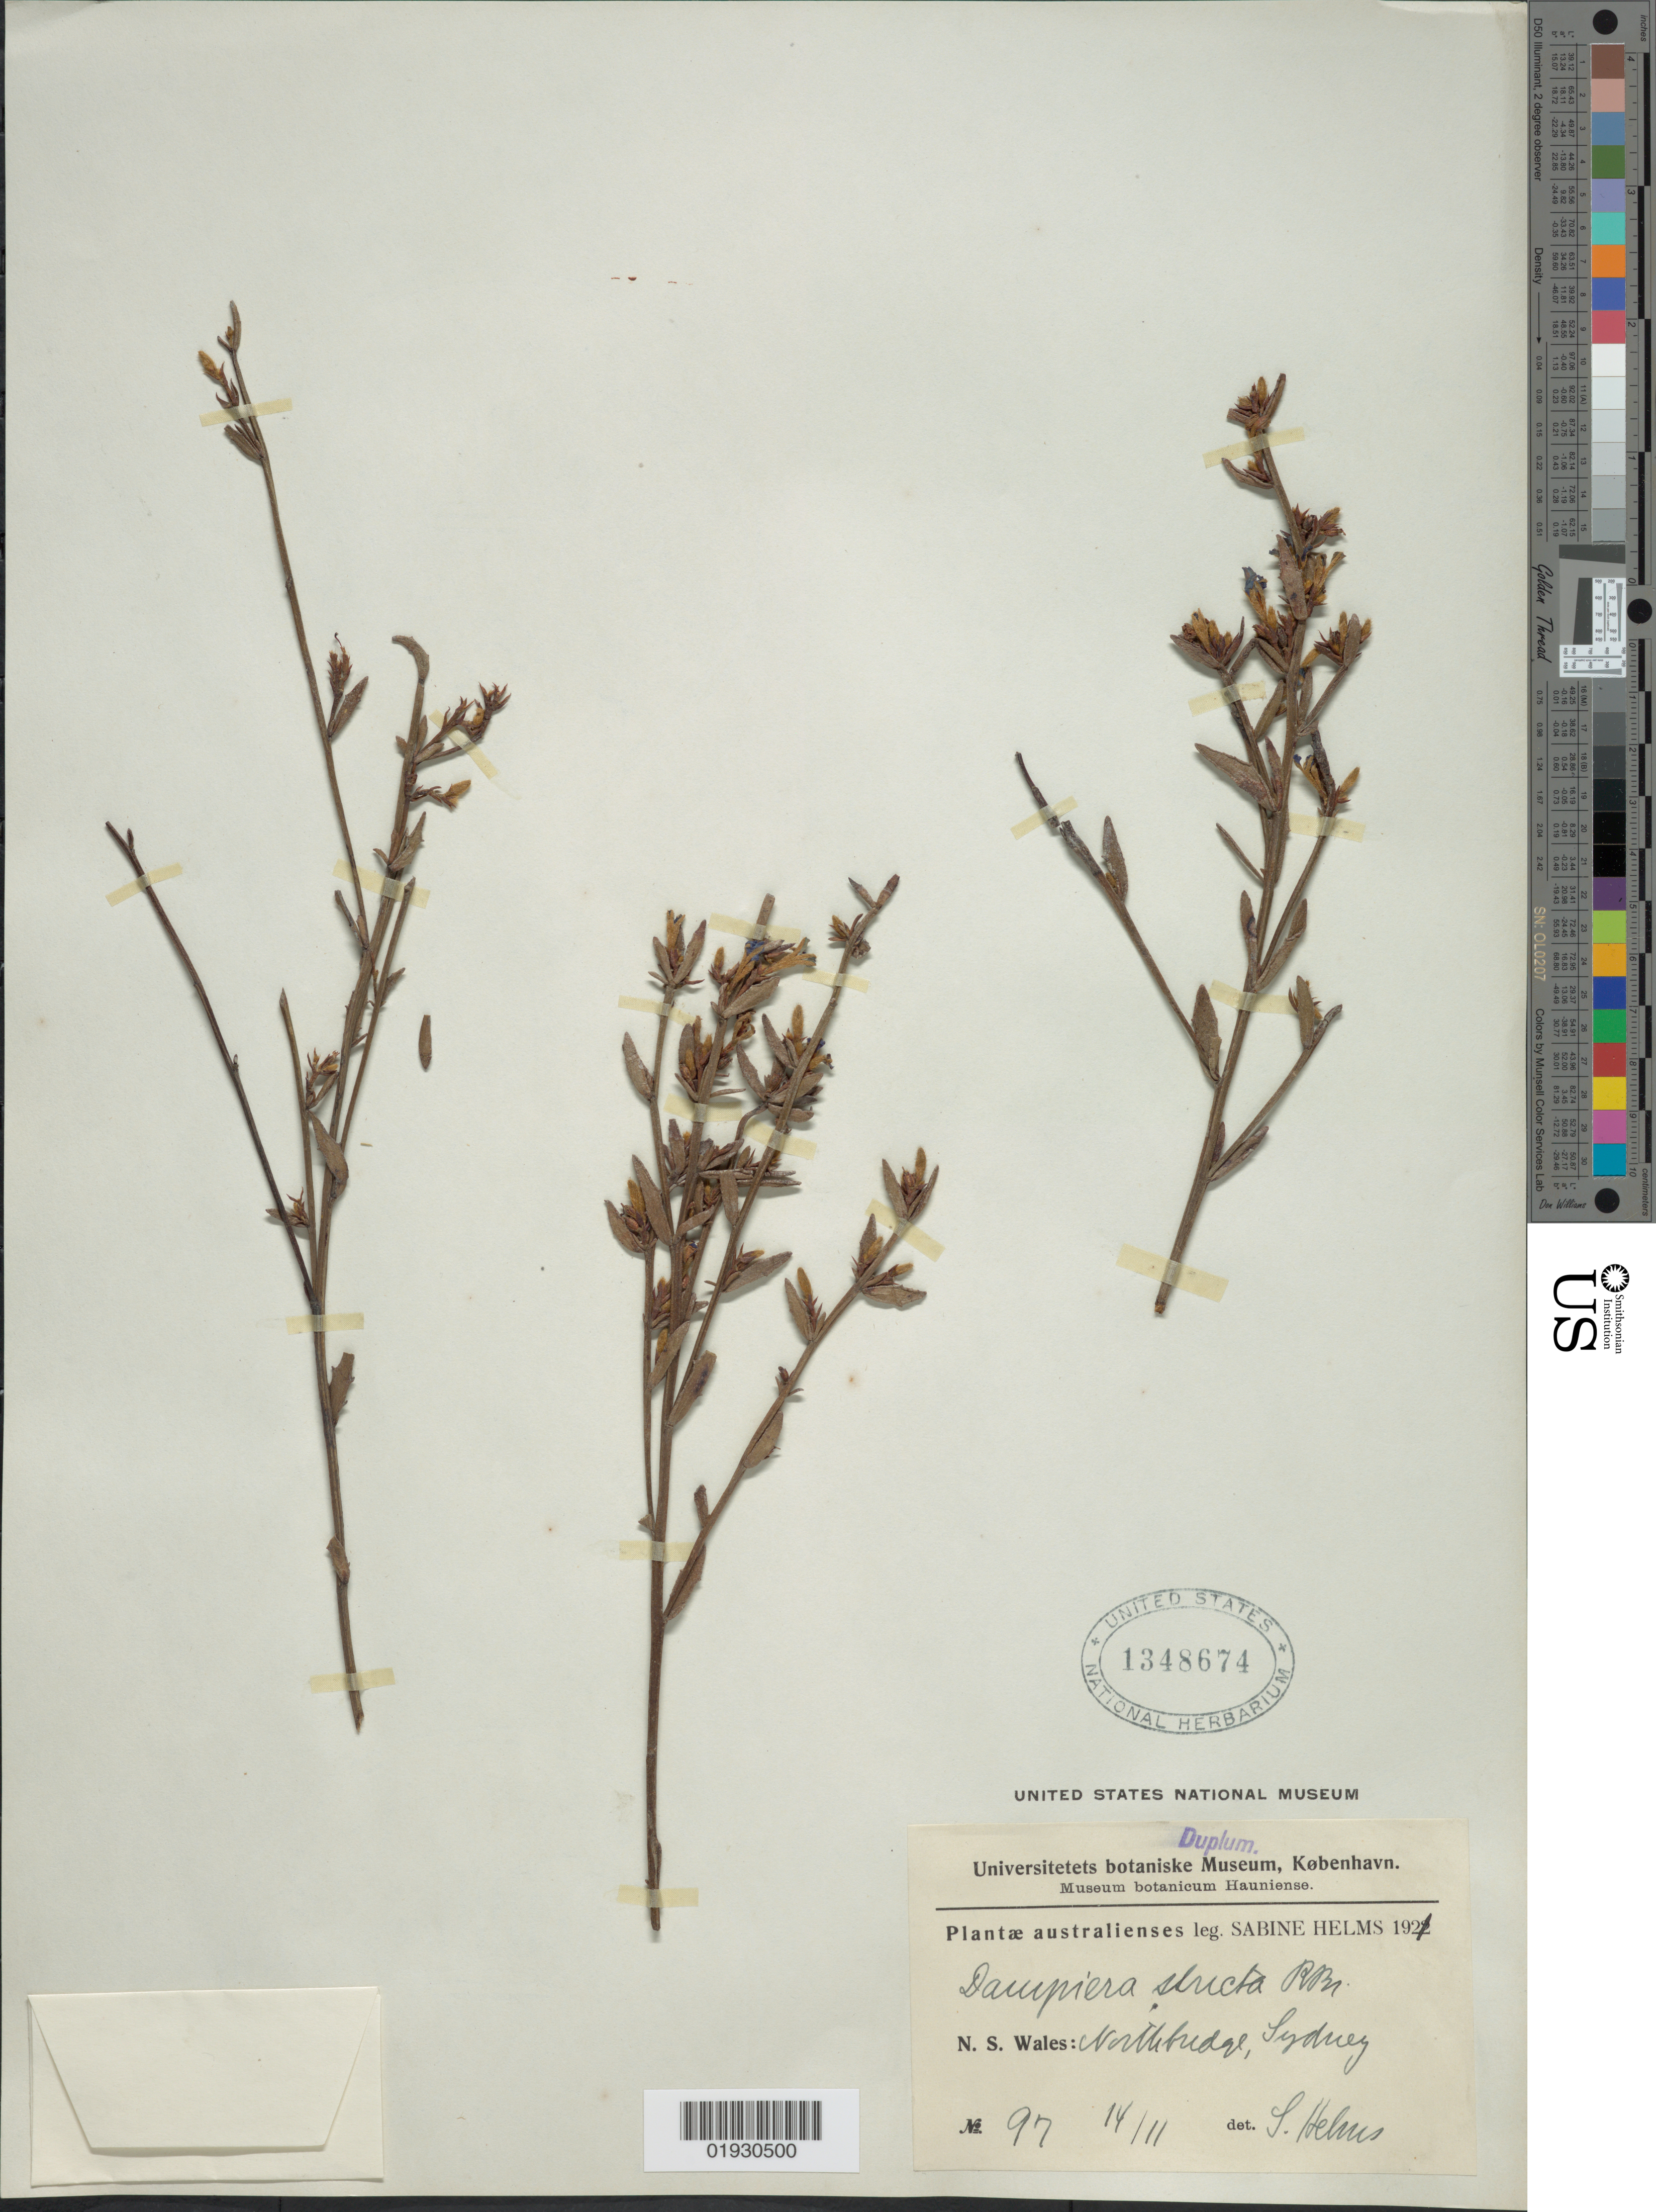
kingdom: Plantae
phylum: Tracheophyta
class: Magnoliopsida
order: Asterales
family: Goodeniaceae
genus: Dampiera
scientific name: Dampiera stricta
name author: (Sm.) R. Br.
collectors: S. Helms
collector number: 97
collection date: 1921-11-14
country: Australia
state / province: New South Wales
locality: North bridge, Sydney.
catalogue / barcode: US 1348674